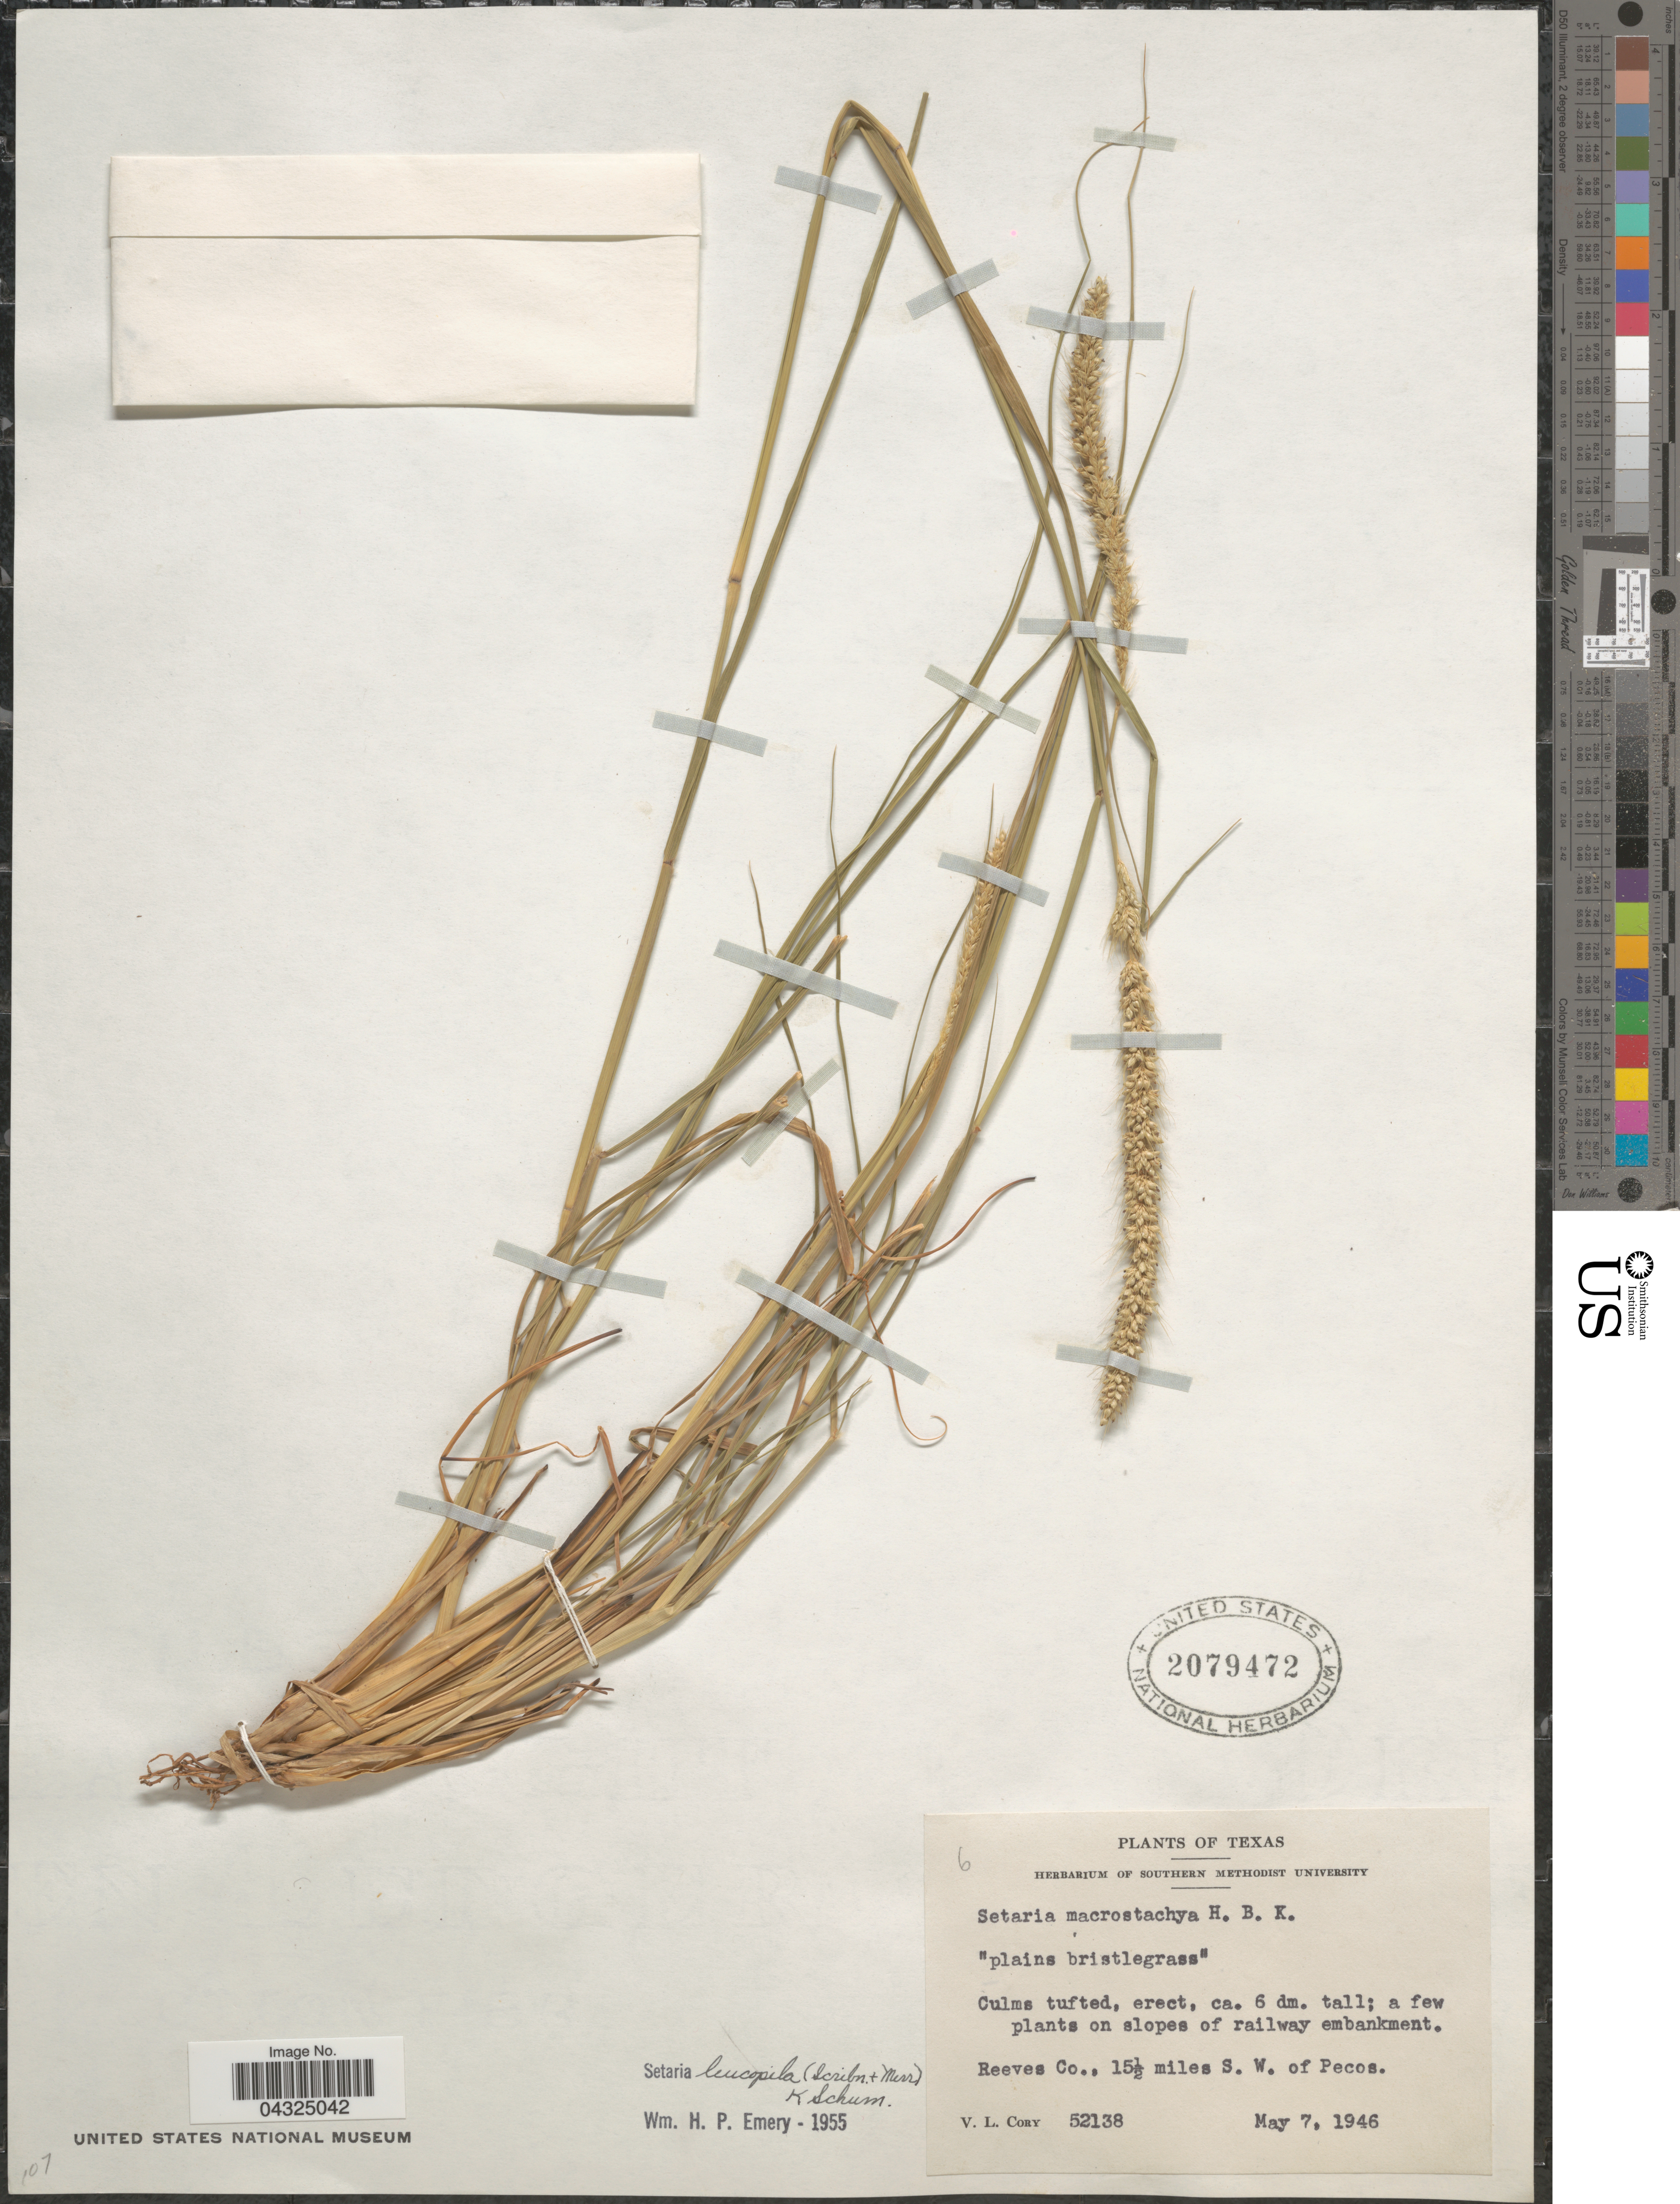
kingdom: Plantae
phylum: Tracheophyta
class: Liliopsida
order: Poales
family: Poaceae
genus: Setaria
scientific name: Setaria leucopila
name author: (Scribn. & Merr.) K. Schum.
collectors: V. Cory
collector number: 52138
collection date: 1946-05-07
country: United States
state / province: Texas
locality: Reeves Co., 15½ miles S. W. of Pecos.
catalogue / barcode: US 2079472